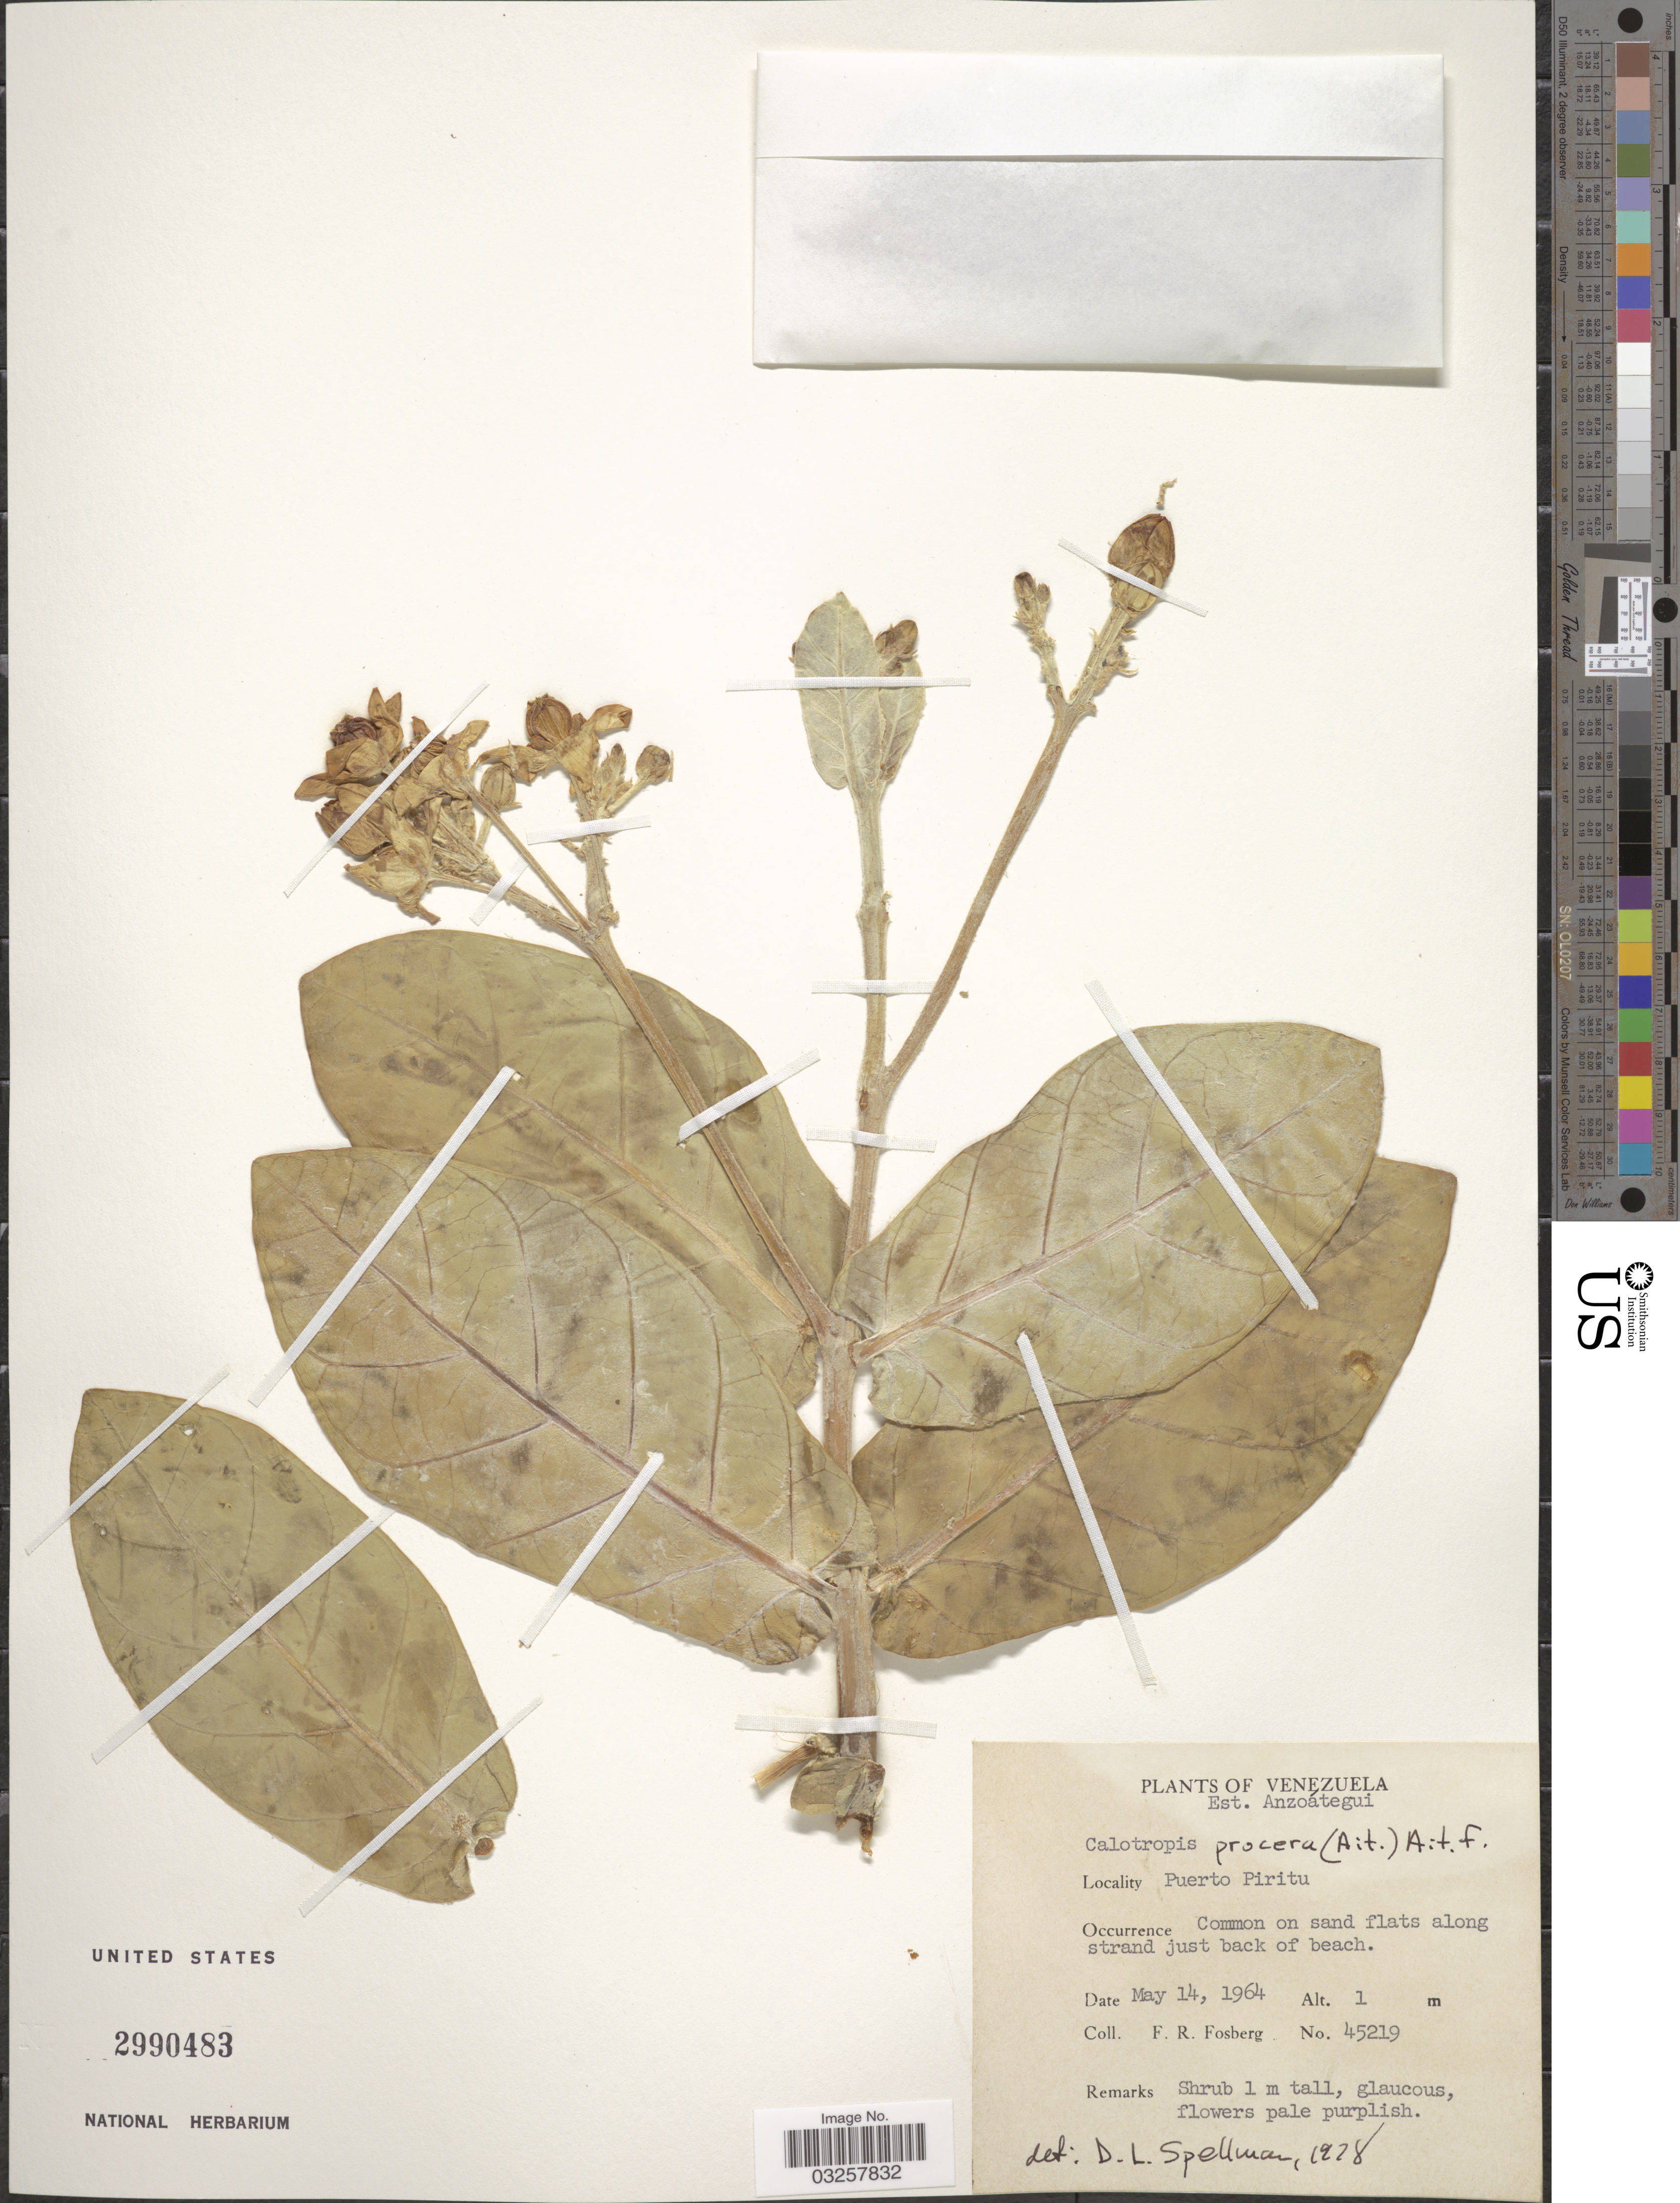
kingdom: Plantae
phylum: Tracheophyta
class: Magnoliopsida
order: Gentianales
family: Apocynaceae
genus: Calotropis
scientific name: Calotropis procera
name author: (Aiton) W.T. Aiton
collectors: F. R. Fosberg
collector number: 45219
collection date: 1964-05-14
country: Venezuela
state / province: Anzoategui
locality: Puerto Piritu.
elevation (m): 1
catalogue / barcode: US 2990483